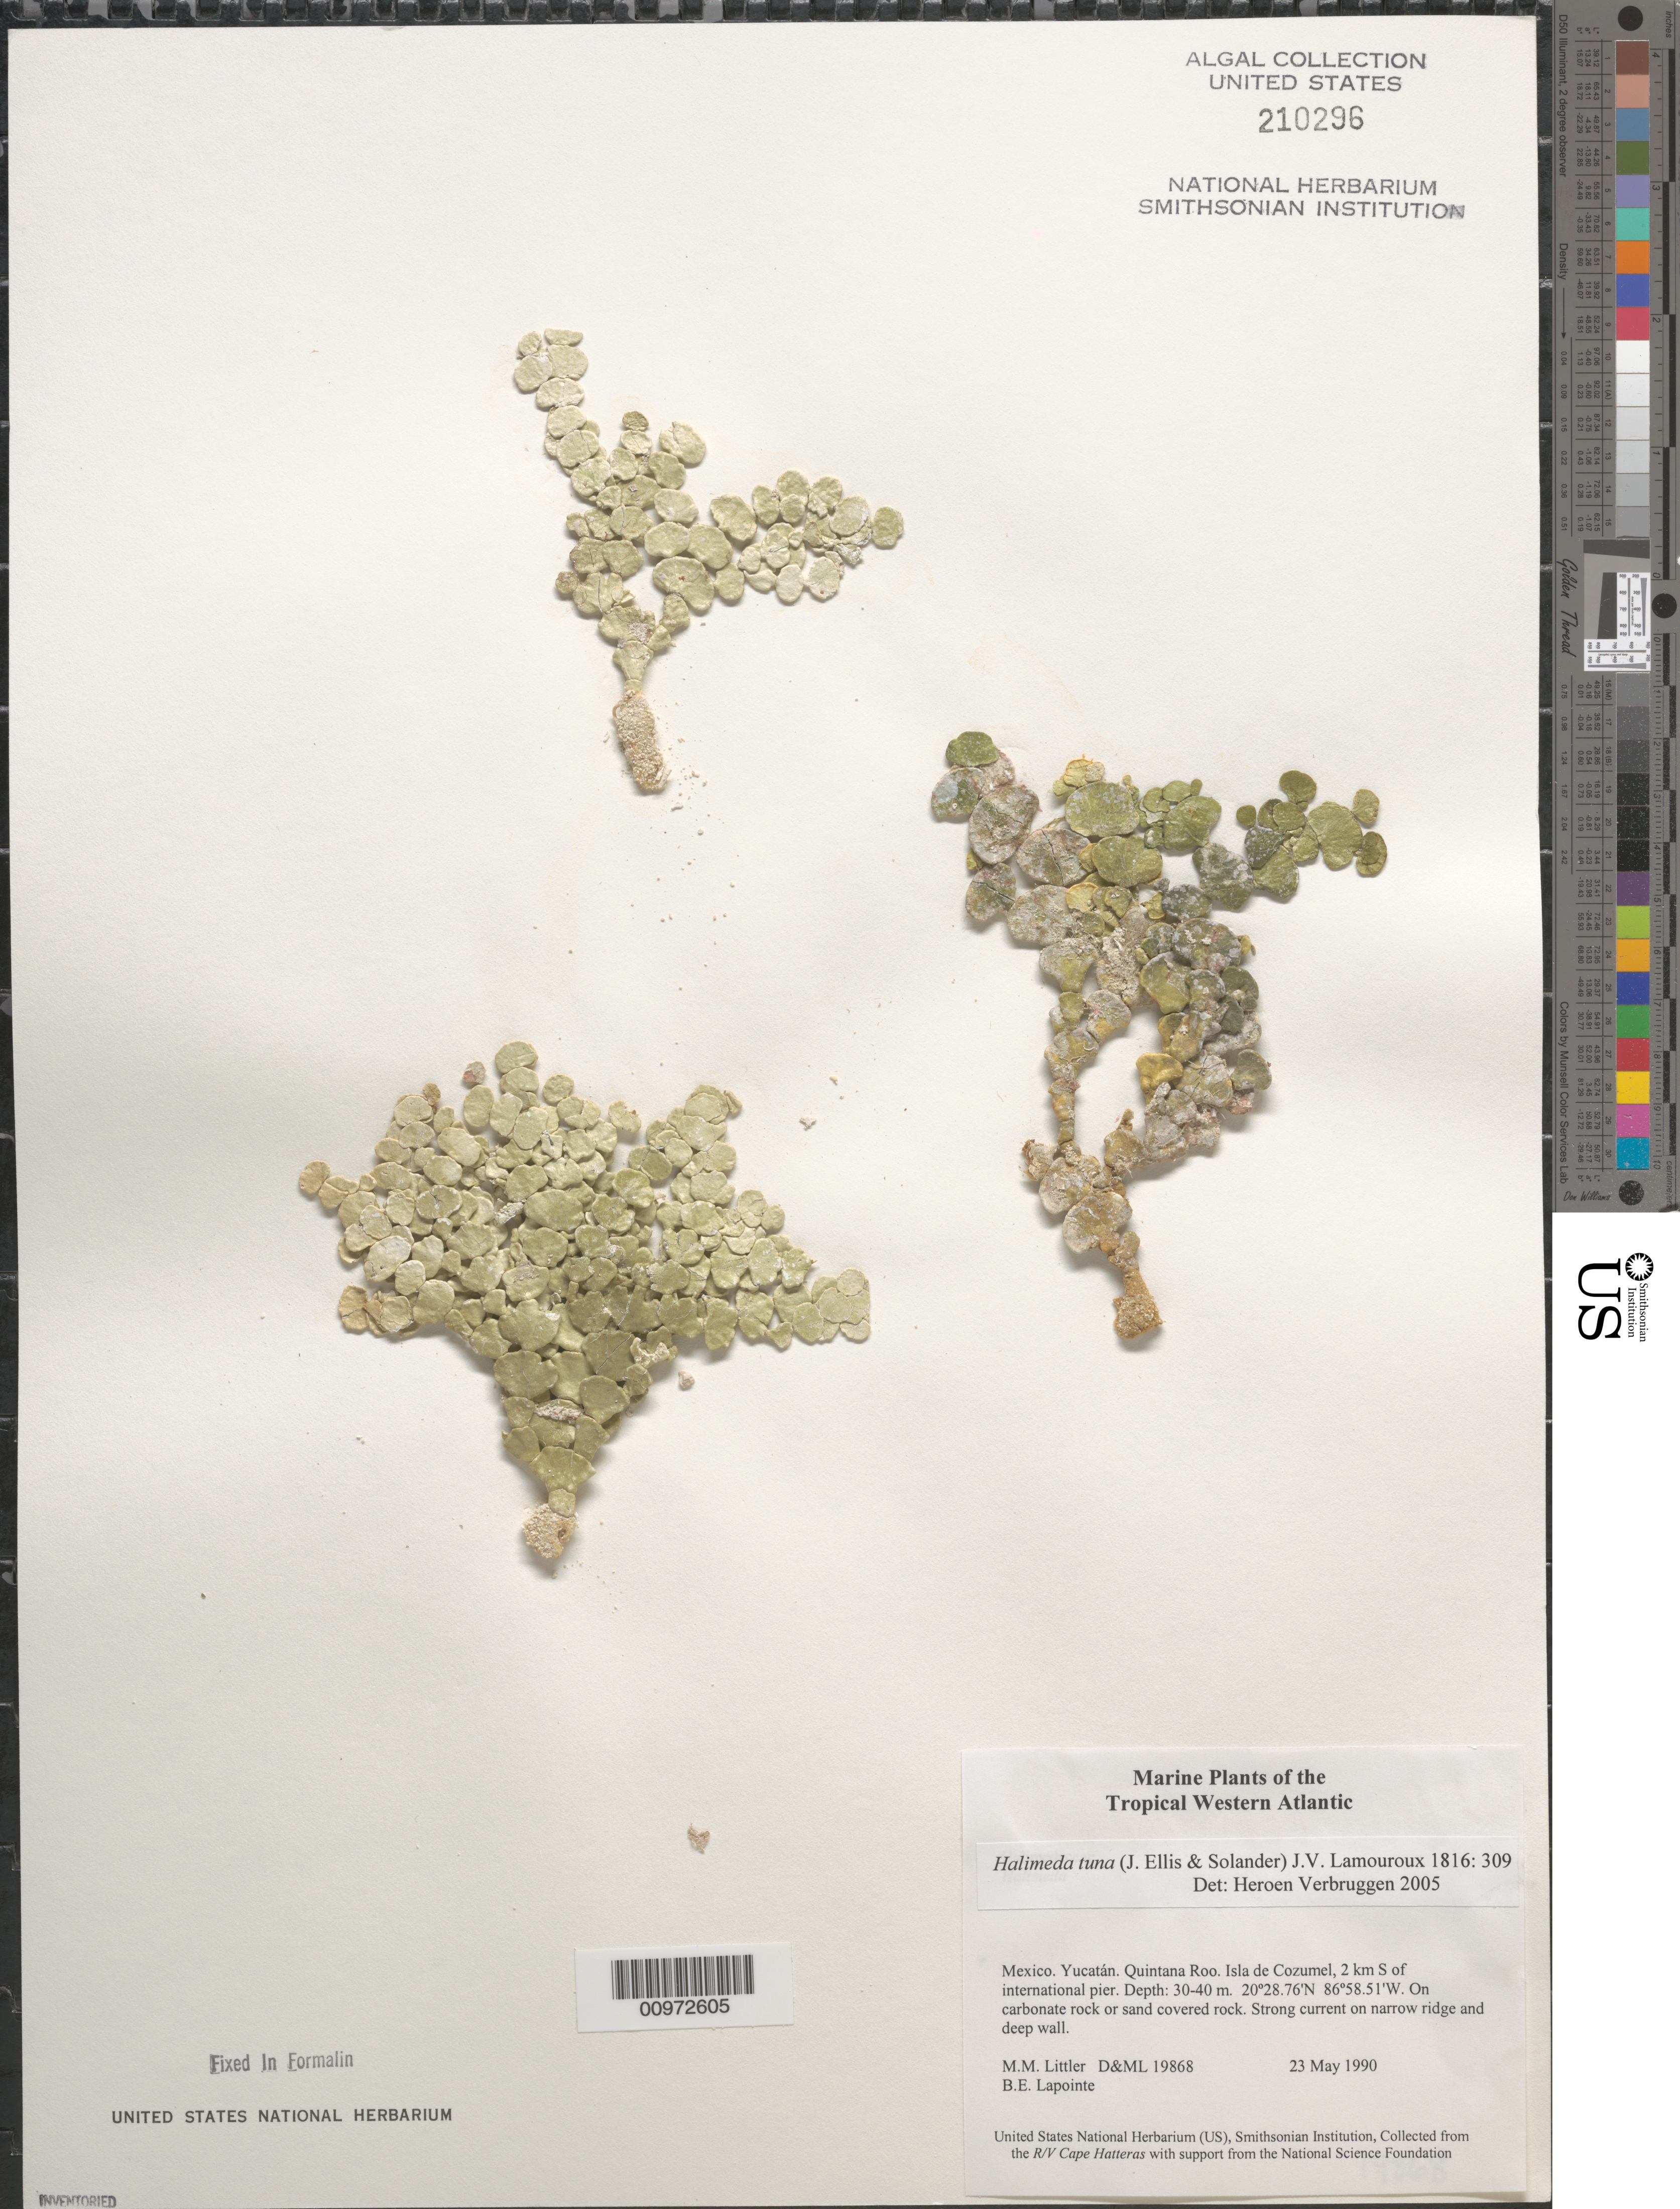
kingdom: Plantae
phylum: Chlorophyta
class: Ulvophyceae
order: Bryopsidales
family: Halimedaceae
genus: Halimeda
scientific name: Halimeda tuna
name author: (J. Ellis & Sol.) J.V.Lamouroux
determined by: Verbruggen, H.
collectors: M. M. Littler & B. Lapointe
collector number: D&ML 19868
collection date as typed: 23 May 1990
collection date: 1990-05-23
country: Mexico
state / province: Quintana Roo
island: Isla Cozumel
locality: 2 km south of international pier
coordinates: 20 28.76'N, 86 58.51'W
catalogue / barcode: US 210296